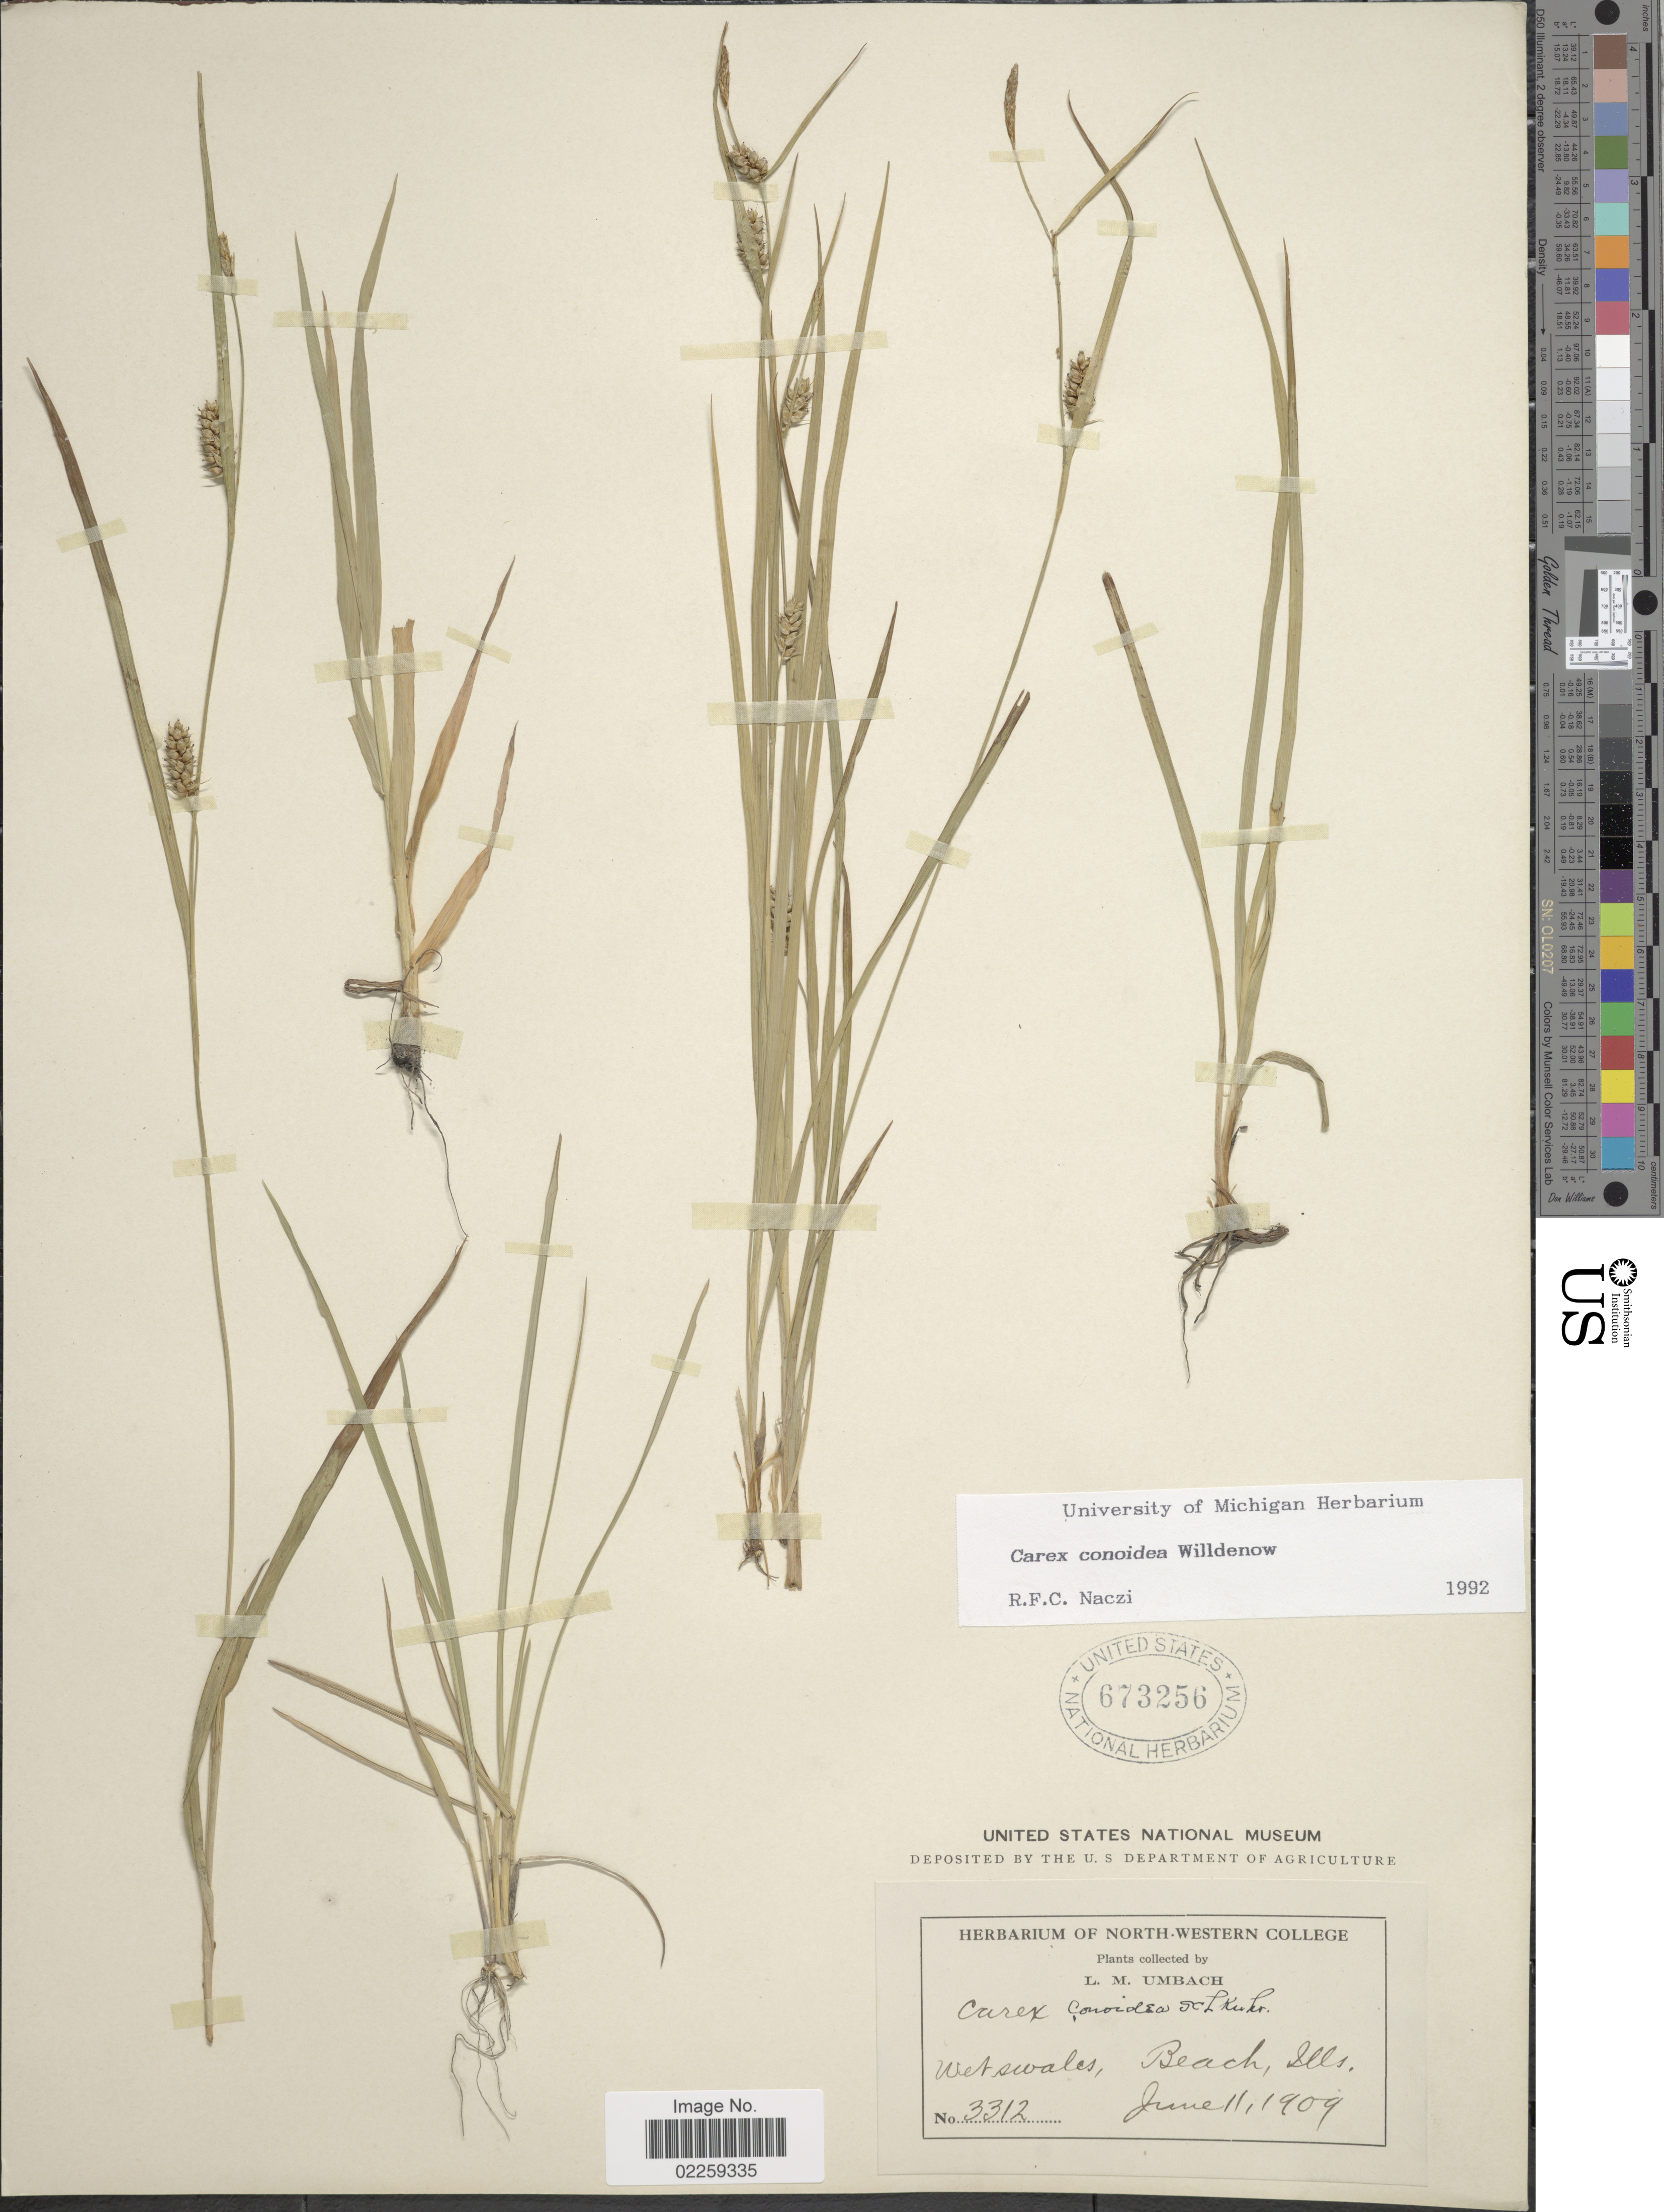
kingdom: Plantae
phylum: Tracheophyta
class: Liliopsida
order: Poales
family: Cyperaceae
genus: Carex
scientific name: Carex conoidea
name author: Willd.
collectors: L. M. Umbach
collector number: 3312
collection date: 1909-06-11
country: United States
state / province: Illinois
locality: Beach, wet swales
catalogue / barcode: US 673256